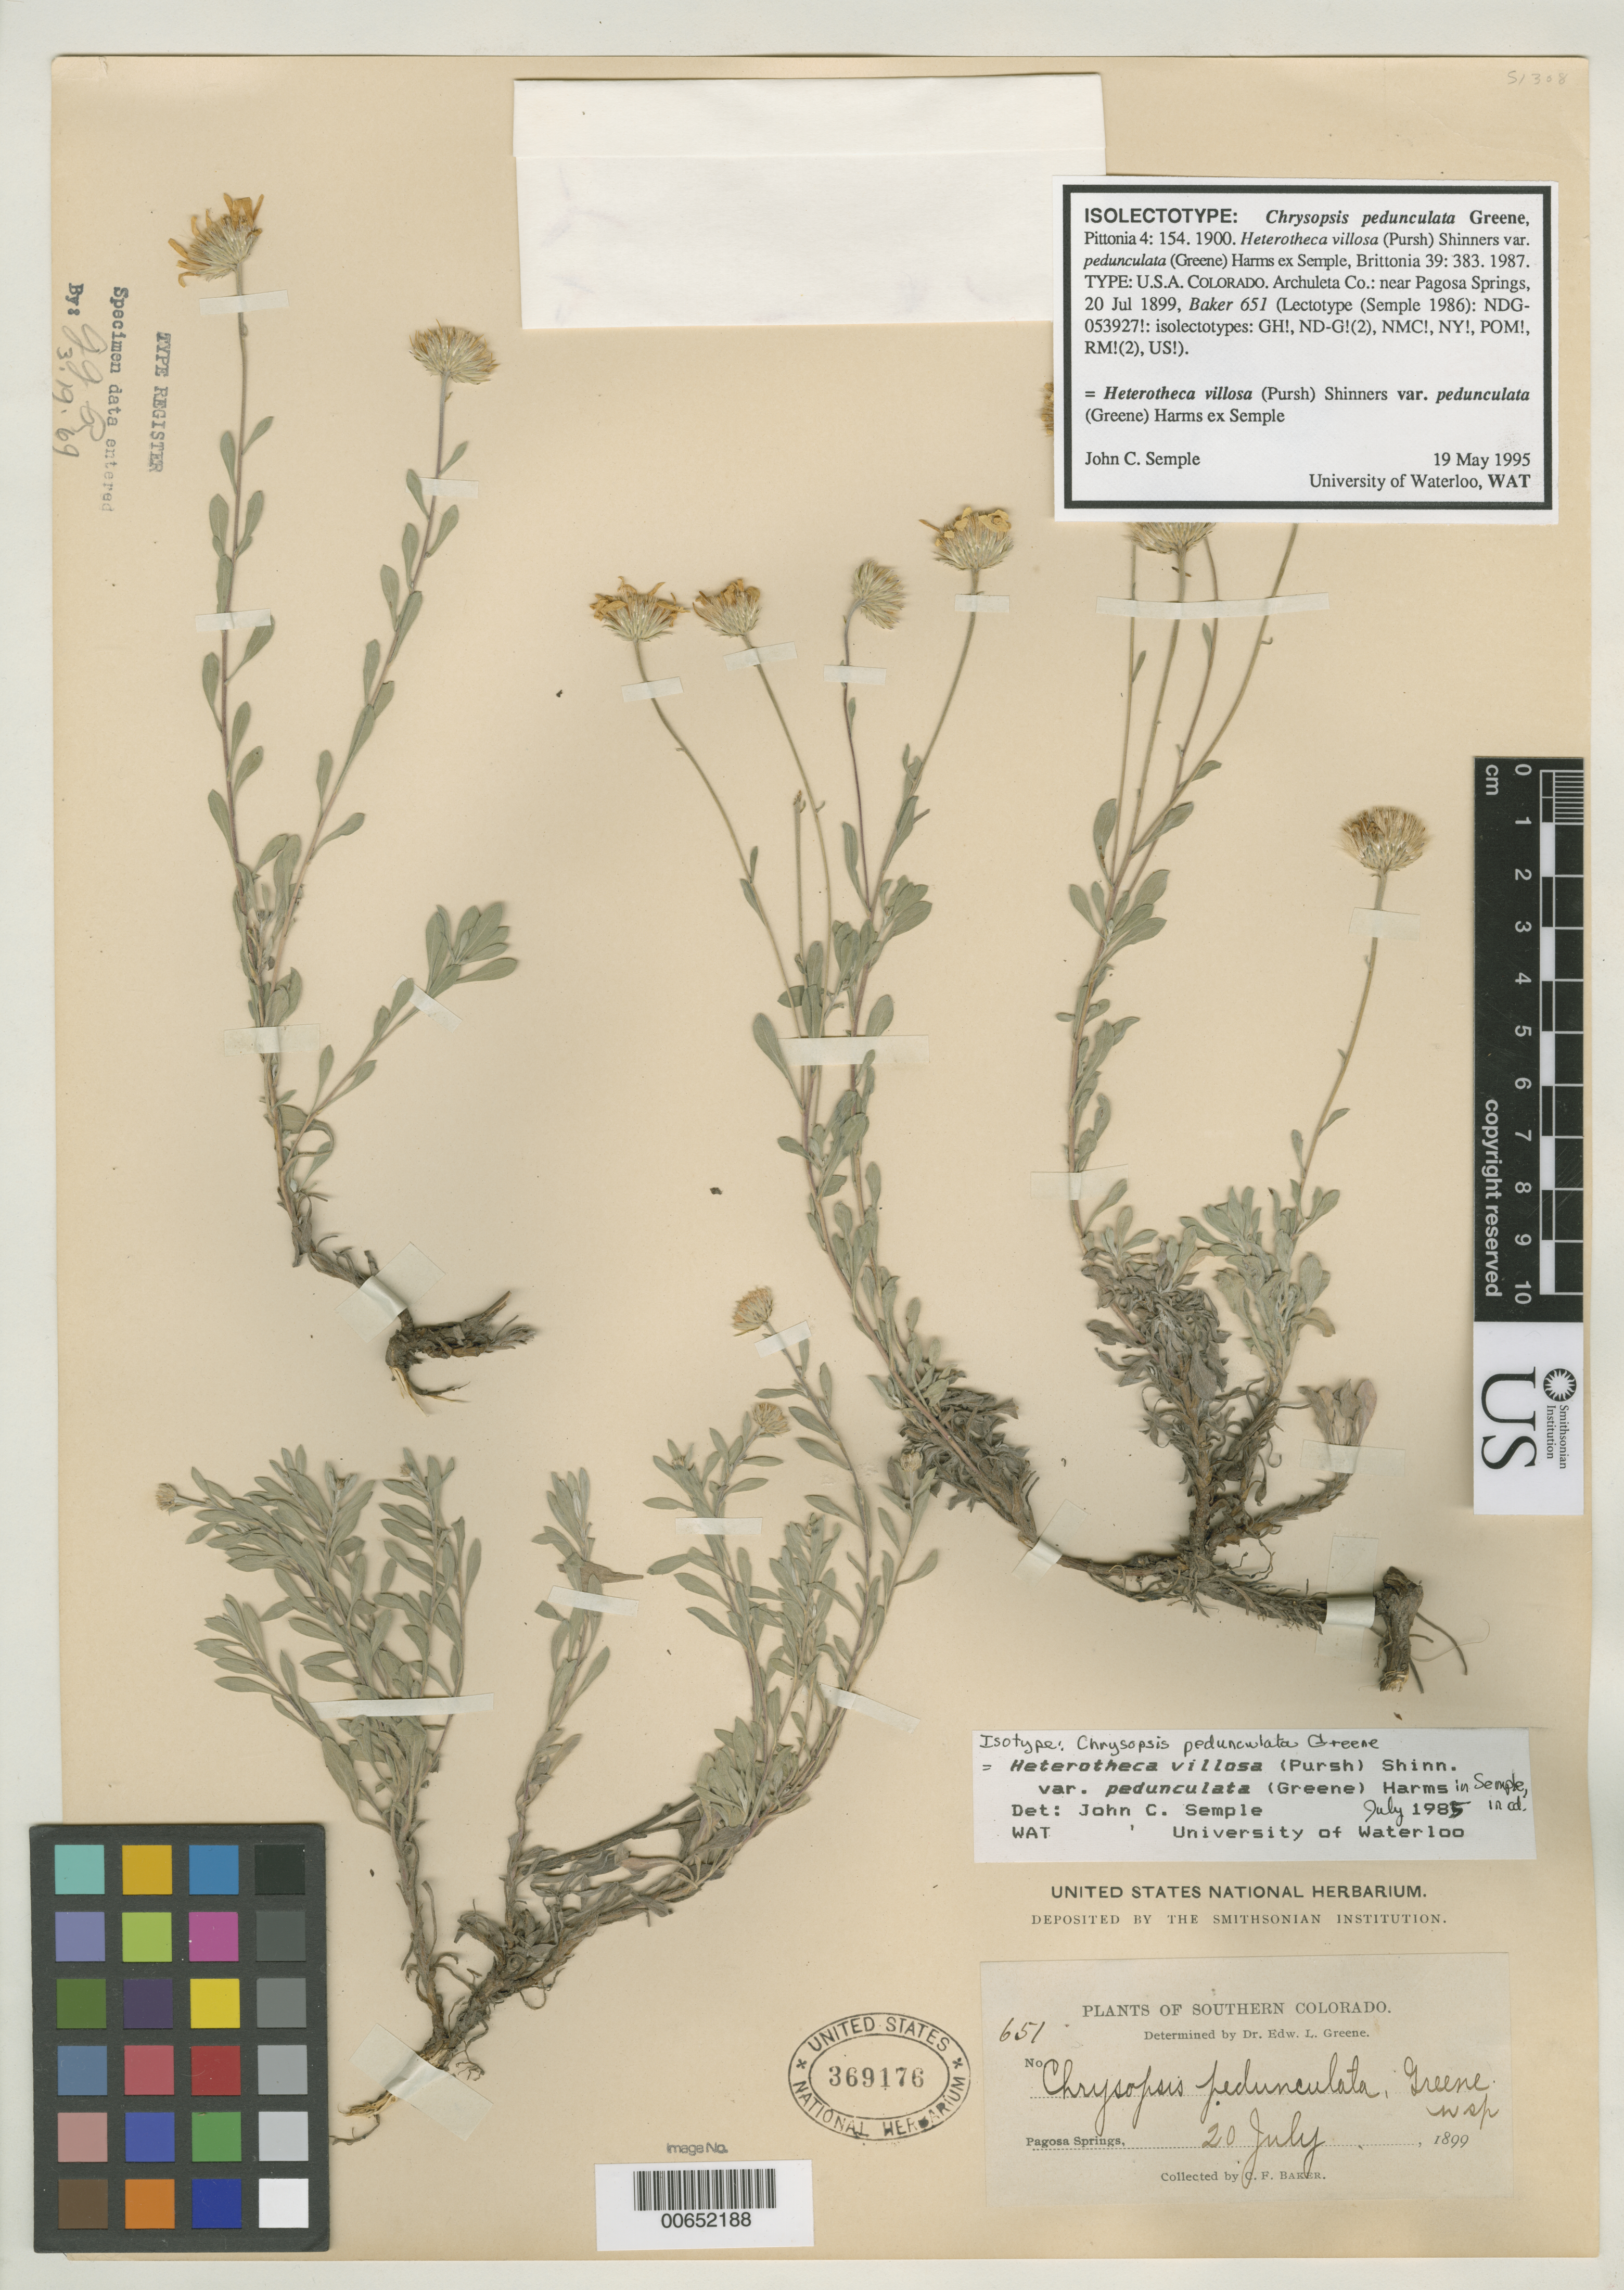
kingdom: Plantae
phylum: Tracheophyta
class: Magnoliopsida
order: Asterales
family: Asteraceae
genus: Chrysopsis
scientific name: Chrysopsis pedunculata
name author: Greene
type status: Isolectotype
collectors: C. F. Baker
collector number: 651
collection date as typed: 20 Jul 1899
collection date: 1899-07-20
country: United States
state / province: Colorado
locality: Pagosa Springs.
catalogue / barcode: US 369176